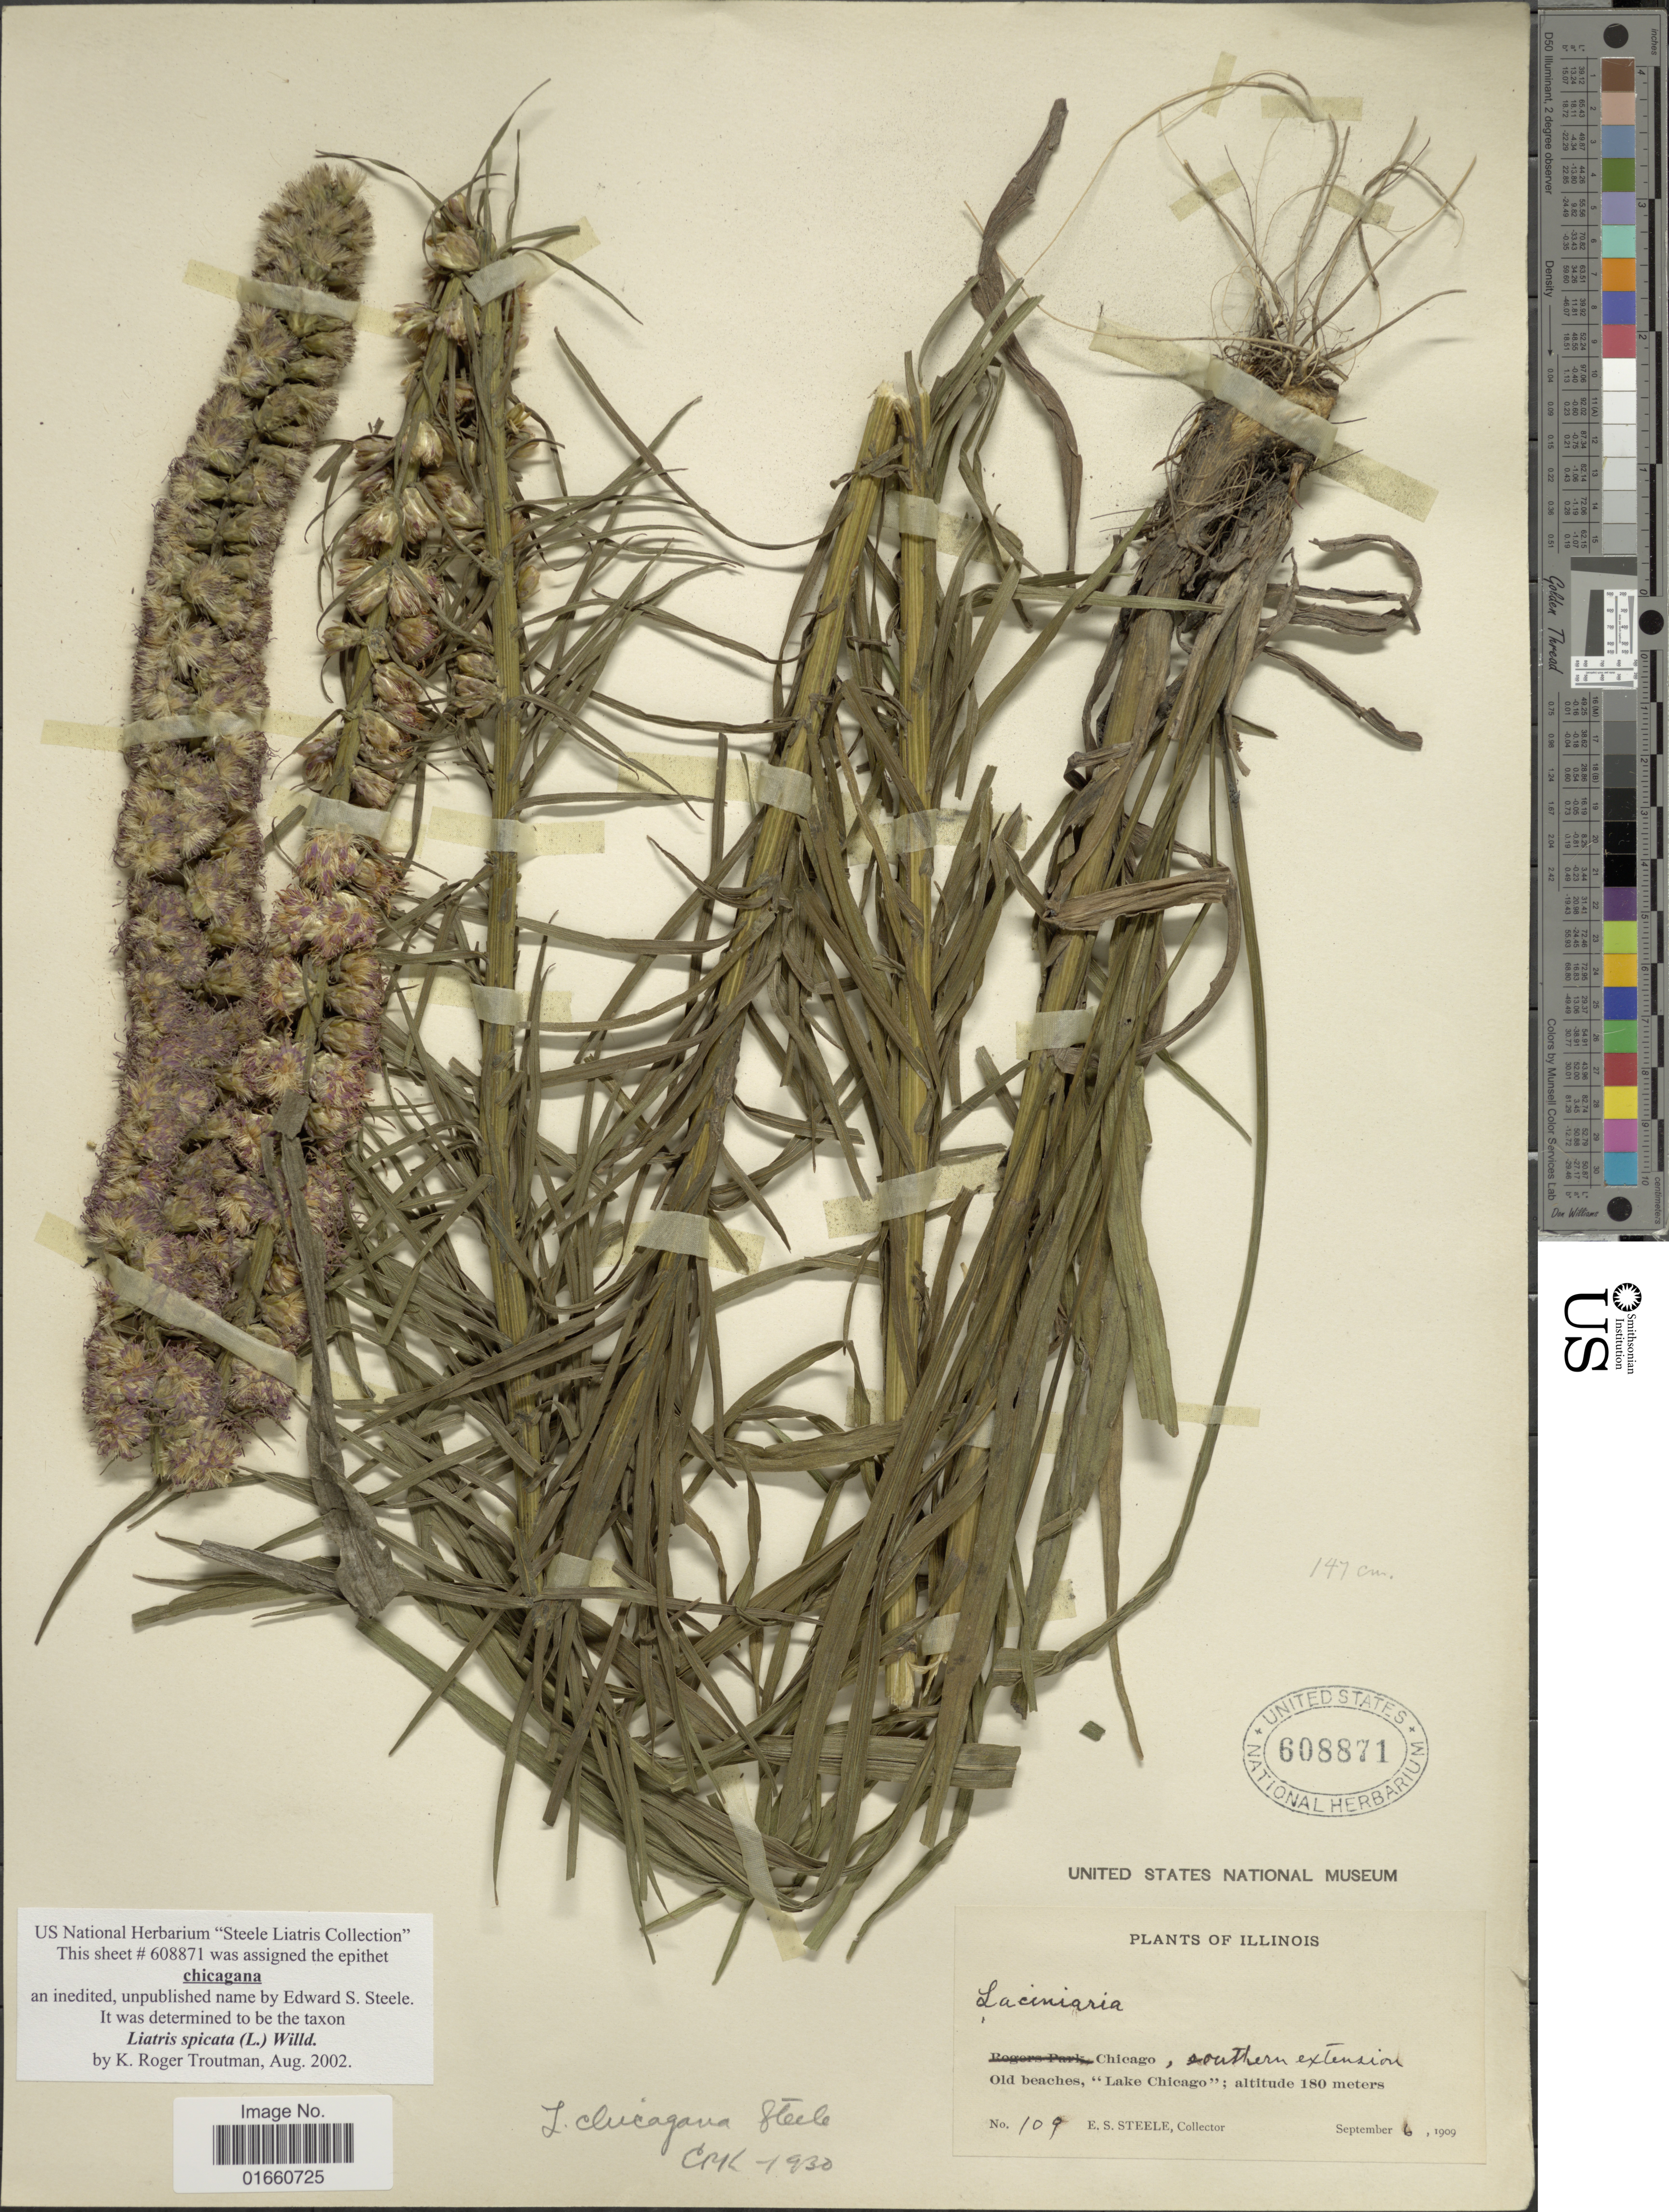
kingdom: Plantae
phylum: Tracheophyta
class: Magnoliopsida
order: Asterales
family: Asteraceae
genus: Liatris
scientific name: Liatris spicata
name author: (L.) Willd.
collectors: E. Steele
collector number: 109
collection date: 1909-09-06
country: United States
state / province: Illinois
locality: Chicago, southern extension, Old beaches, "Lake Chicago"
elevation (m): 180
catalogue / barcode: US 608871